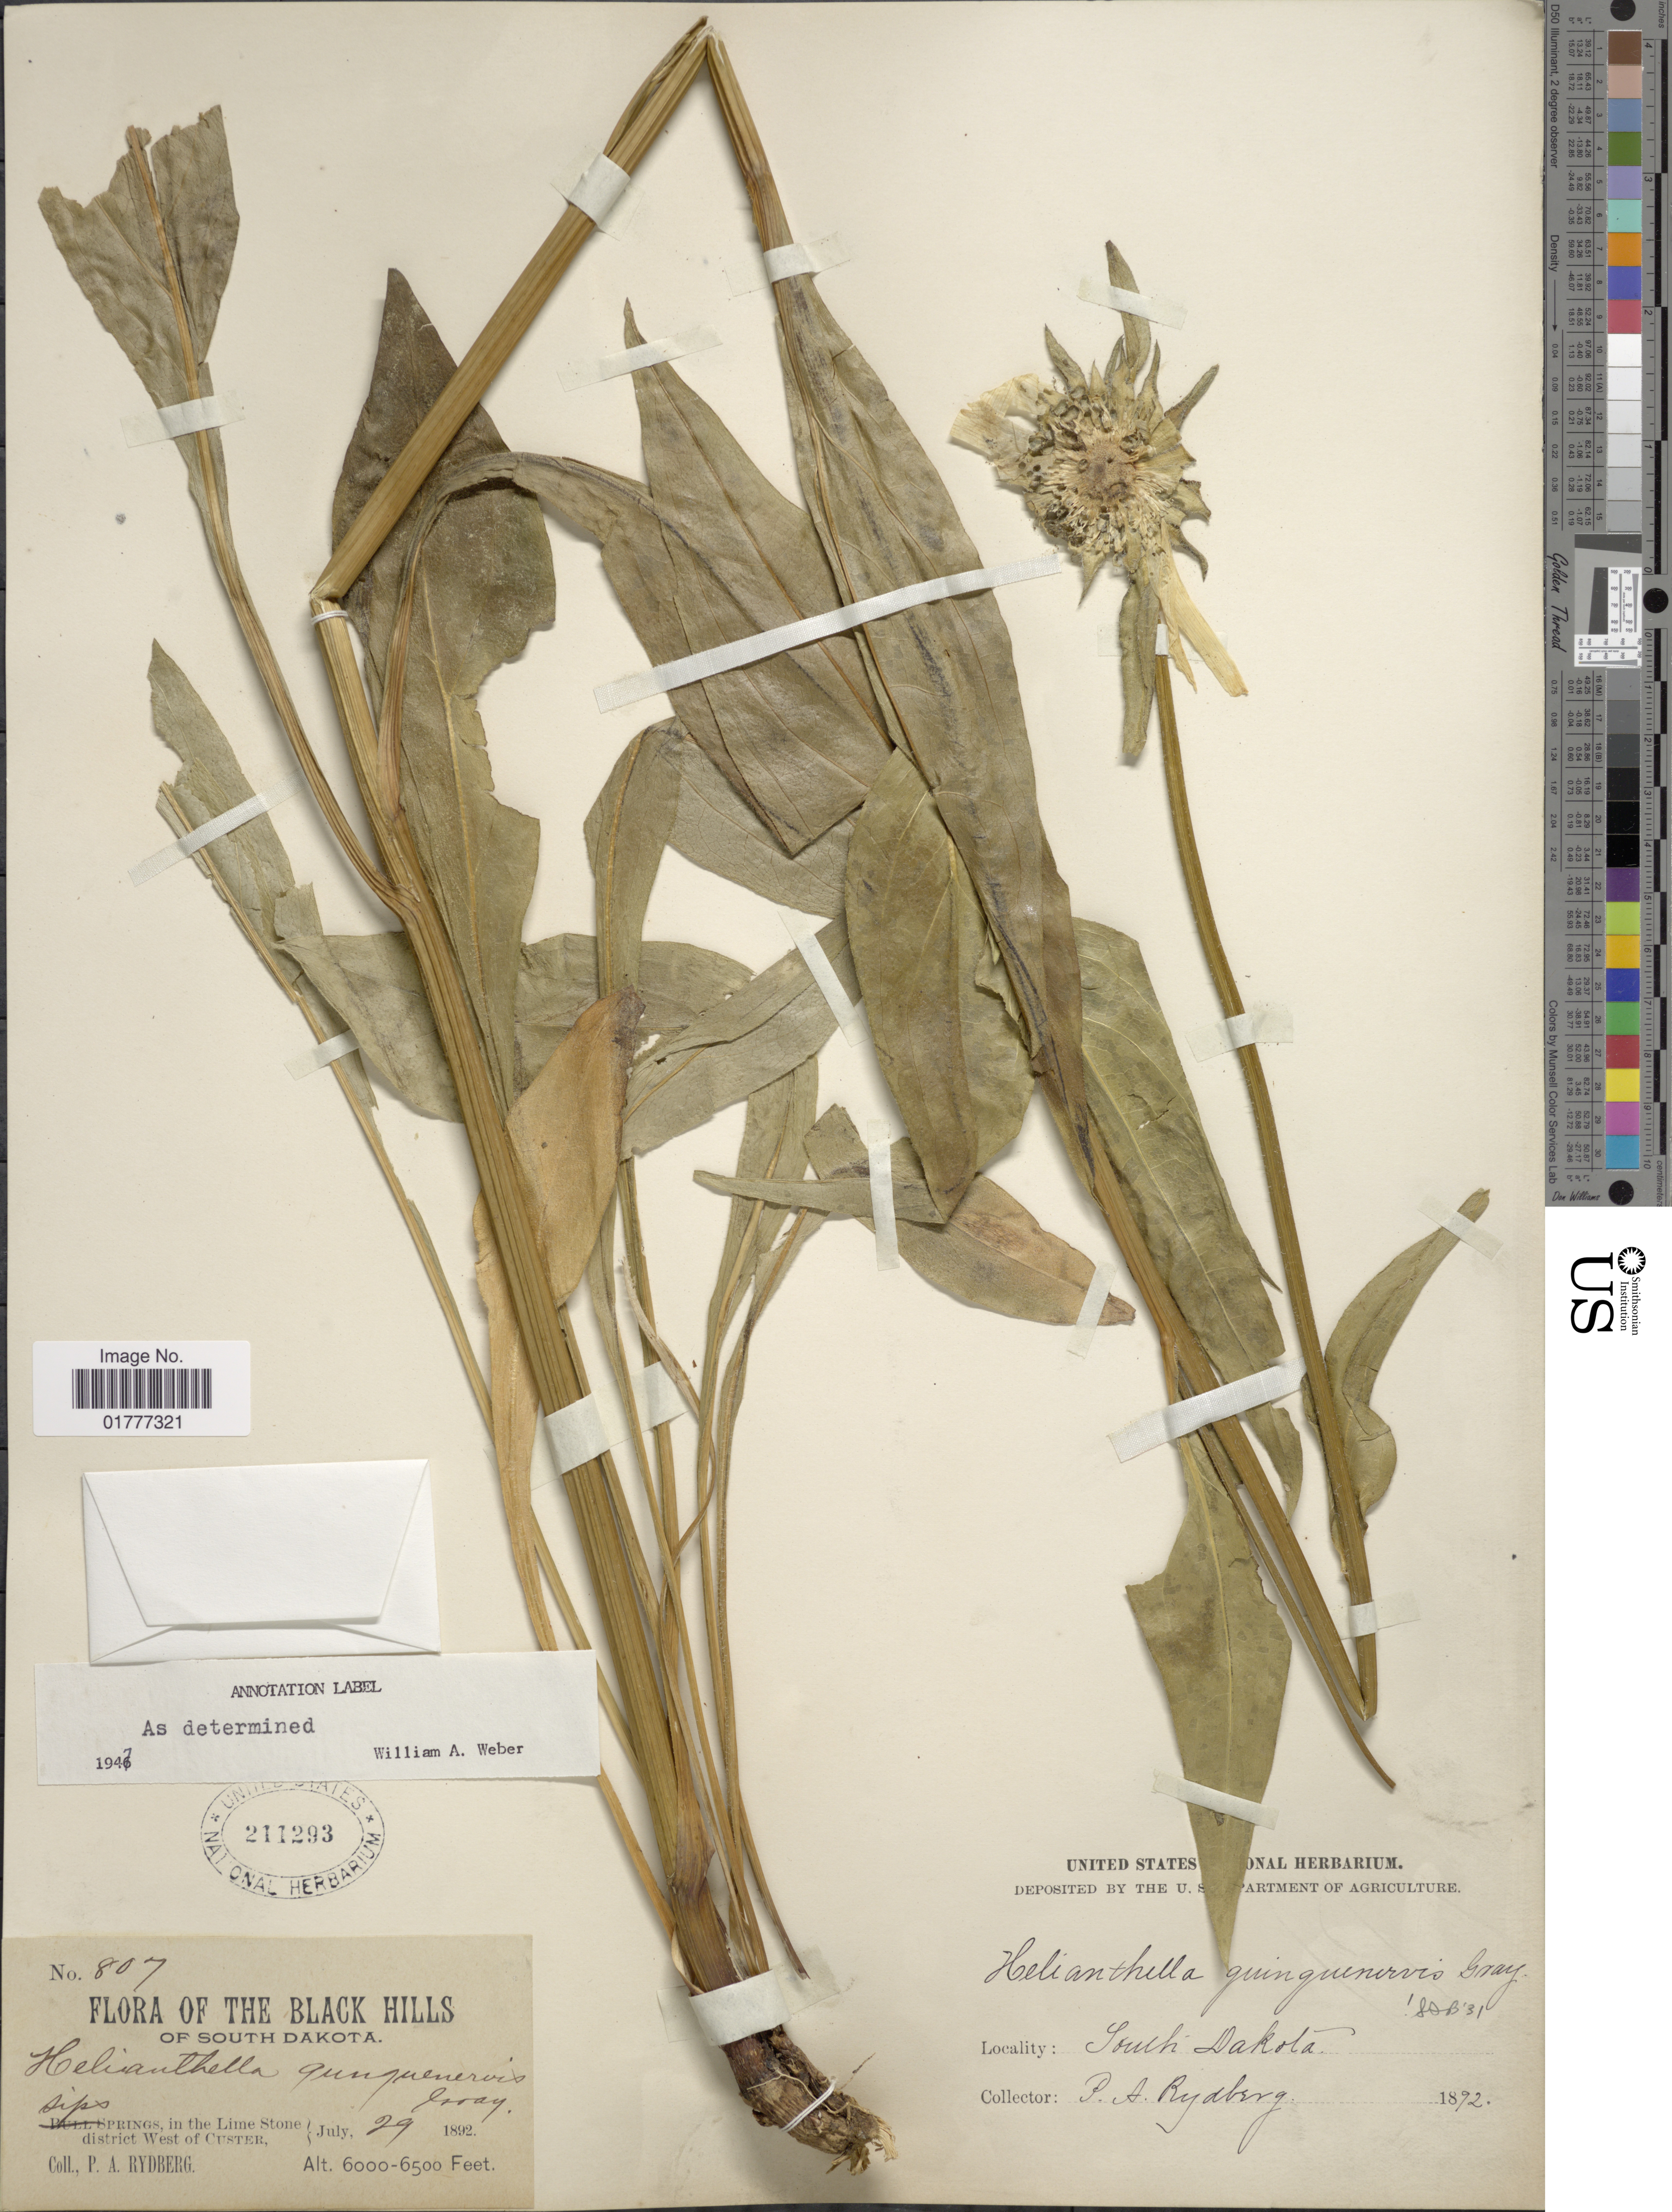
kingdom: Plantae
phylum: Tracheophyta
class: Magnoliopsida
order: Asterales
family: Asteraceae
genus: Helianthella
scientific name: Helianthella quinquenervis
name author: (Hook.) A. Gray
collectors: P. A. Rydberg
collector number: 807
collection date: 1892-07-29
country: United States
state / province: South Dakota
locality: Sips Springs, in the Lime Stone district West of Custer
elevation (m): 1829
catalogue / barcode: US 211293